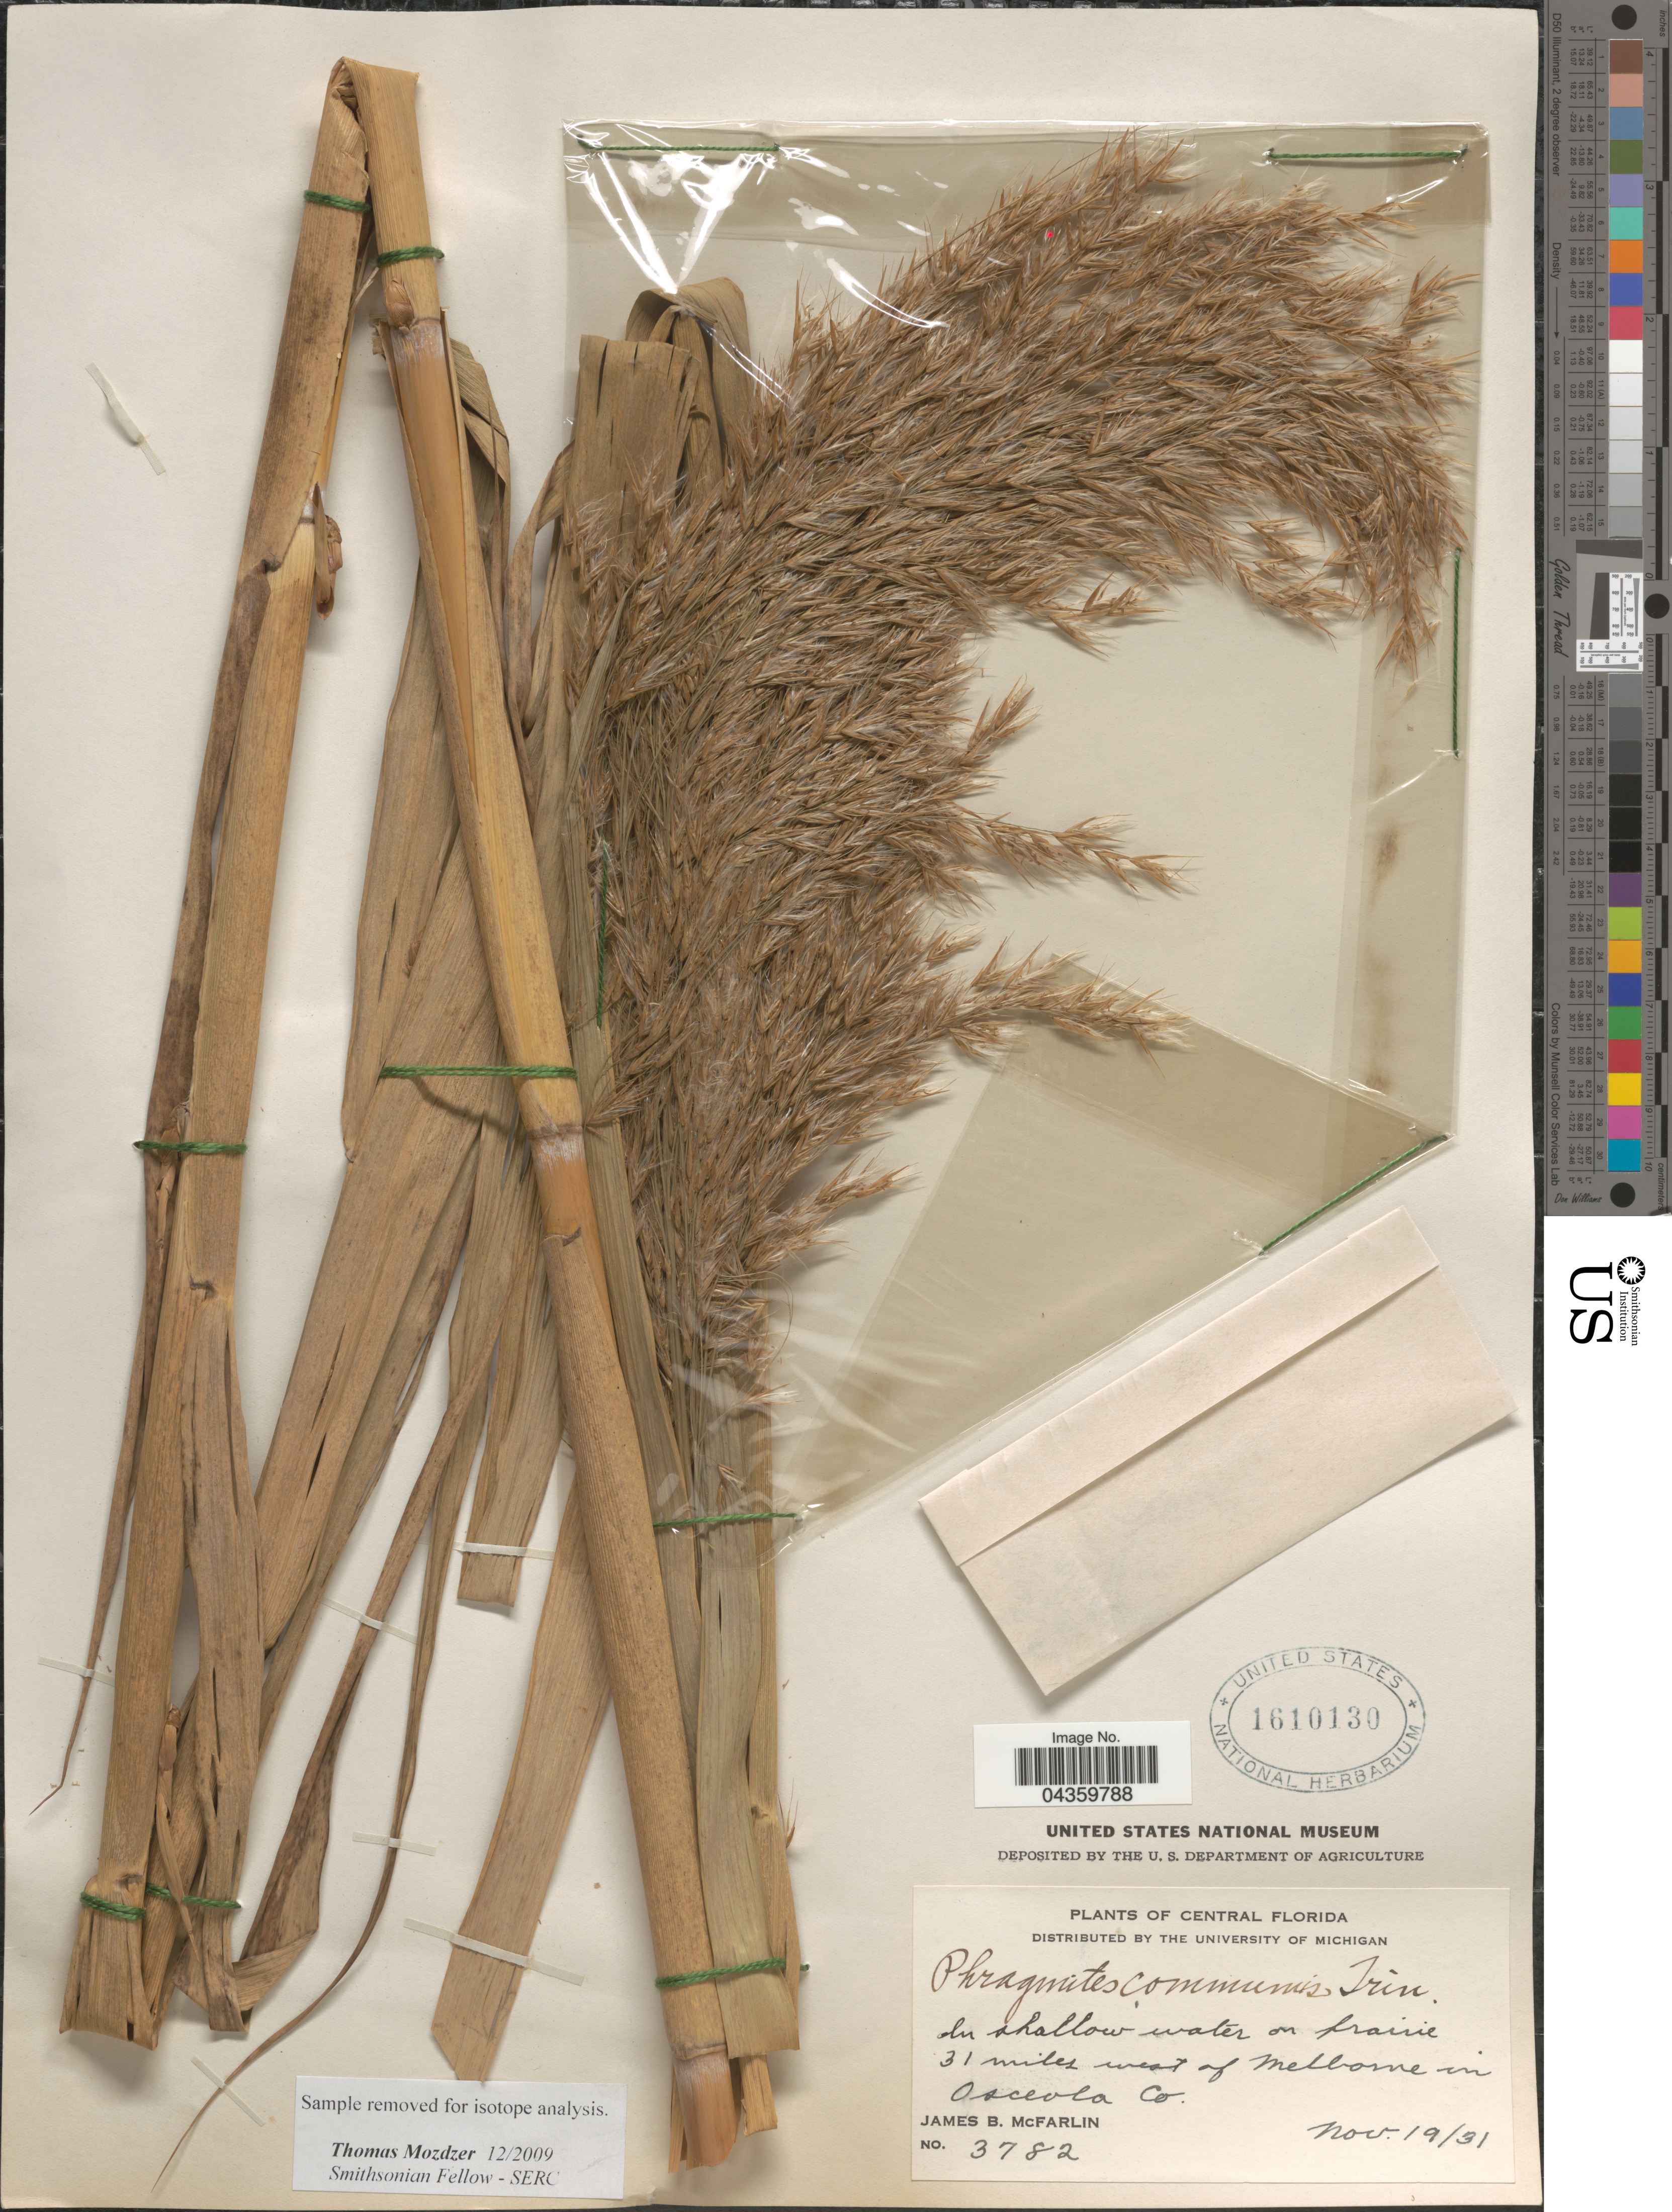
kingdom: Plantae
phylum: Tracheophyta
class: Liliopsida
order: Poales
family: Poaceae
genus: Phragmites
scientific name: Phragmites australis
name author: (Cav.) Trin. ex Steud.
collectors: J. McFarlin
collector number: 3782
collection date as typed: Transcribed d/m/y: 19/11/31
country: United States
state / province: Florida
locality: Central Florida. In shallow water on prairie. 31 miles west of Melborne in Osceola Co.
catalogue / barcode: US 1610130